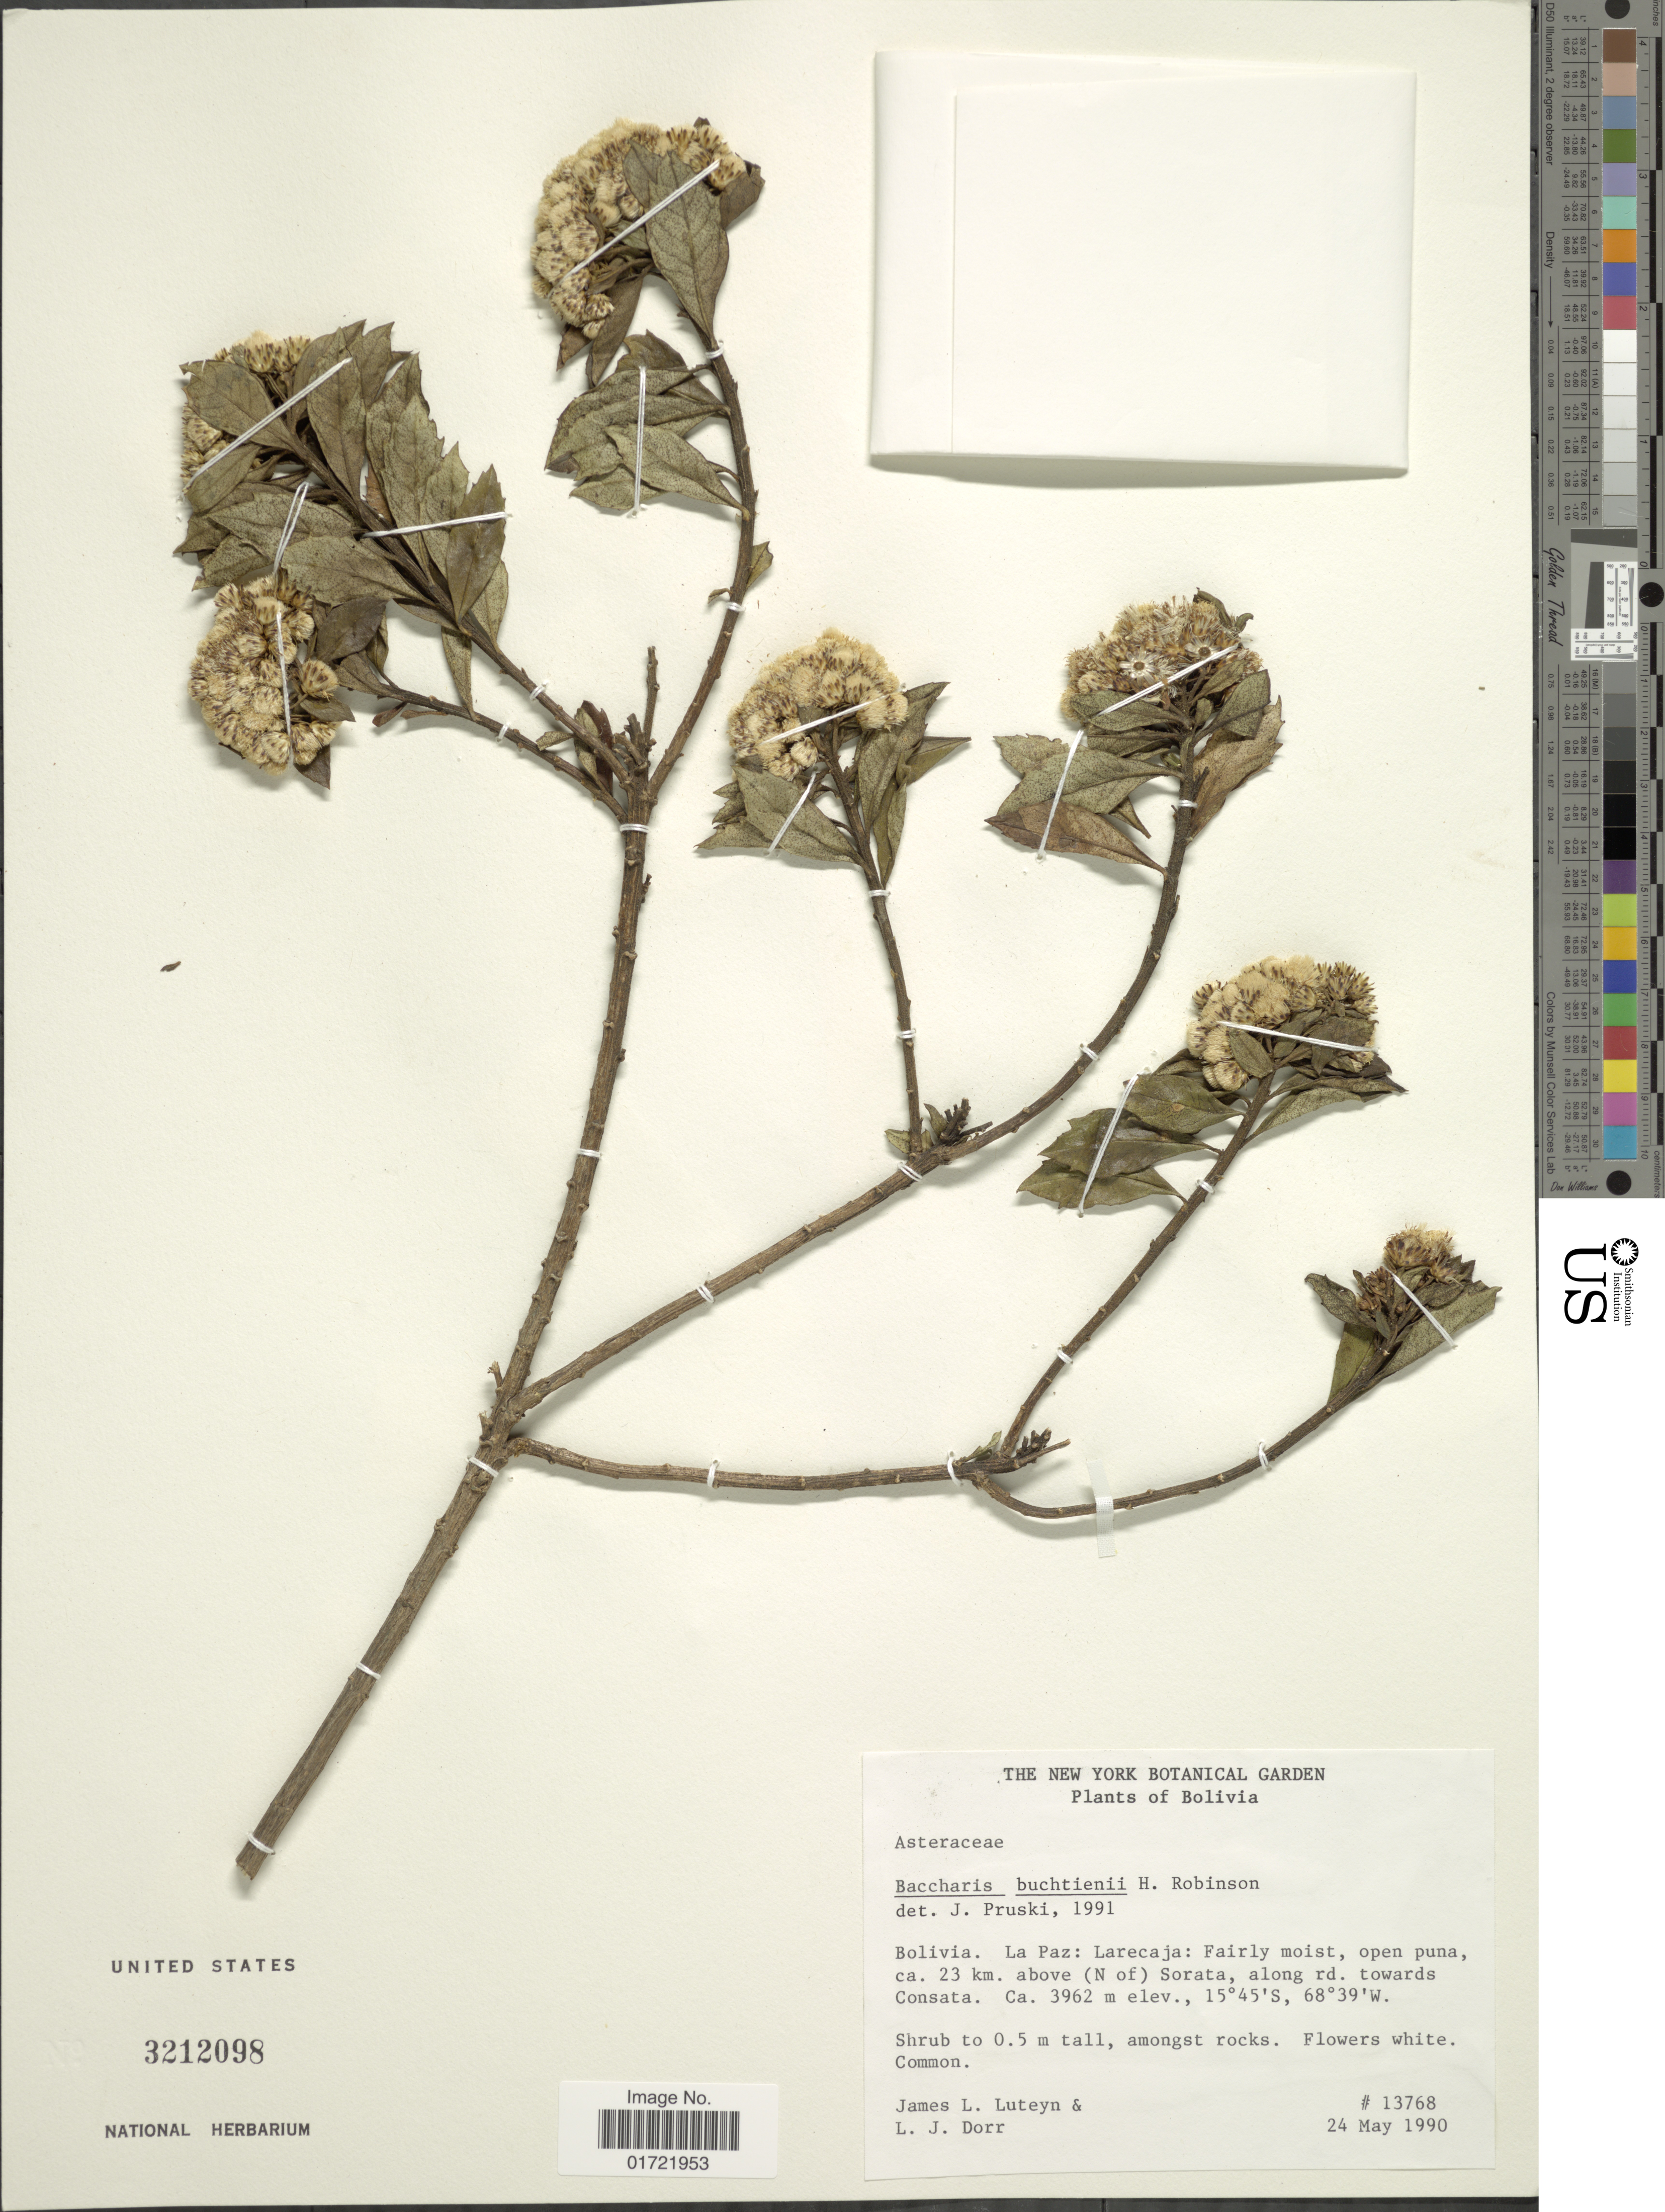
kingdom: Plantae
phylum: Tracheophyta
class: Magnoliopsida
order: Asterales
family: Asteraceae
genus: Baccharis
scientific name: Baccharis buchtienii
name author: H. Rob.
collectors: J. L. Luteyn & L. J. Dorr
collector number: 13768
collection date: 1990-05-24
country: Bolivia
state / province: La Paz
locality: Larecaja. ca. 23 km. above (N of) Sorata, along rd. towards Consata.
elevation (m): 3962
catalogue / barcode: US 3212098